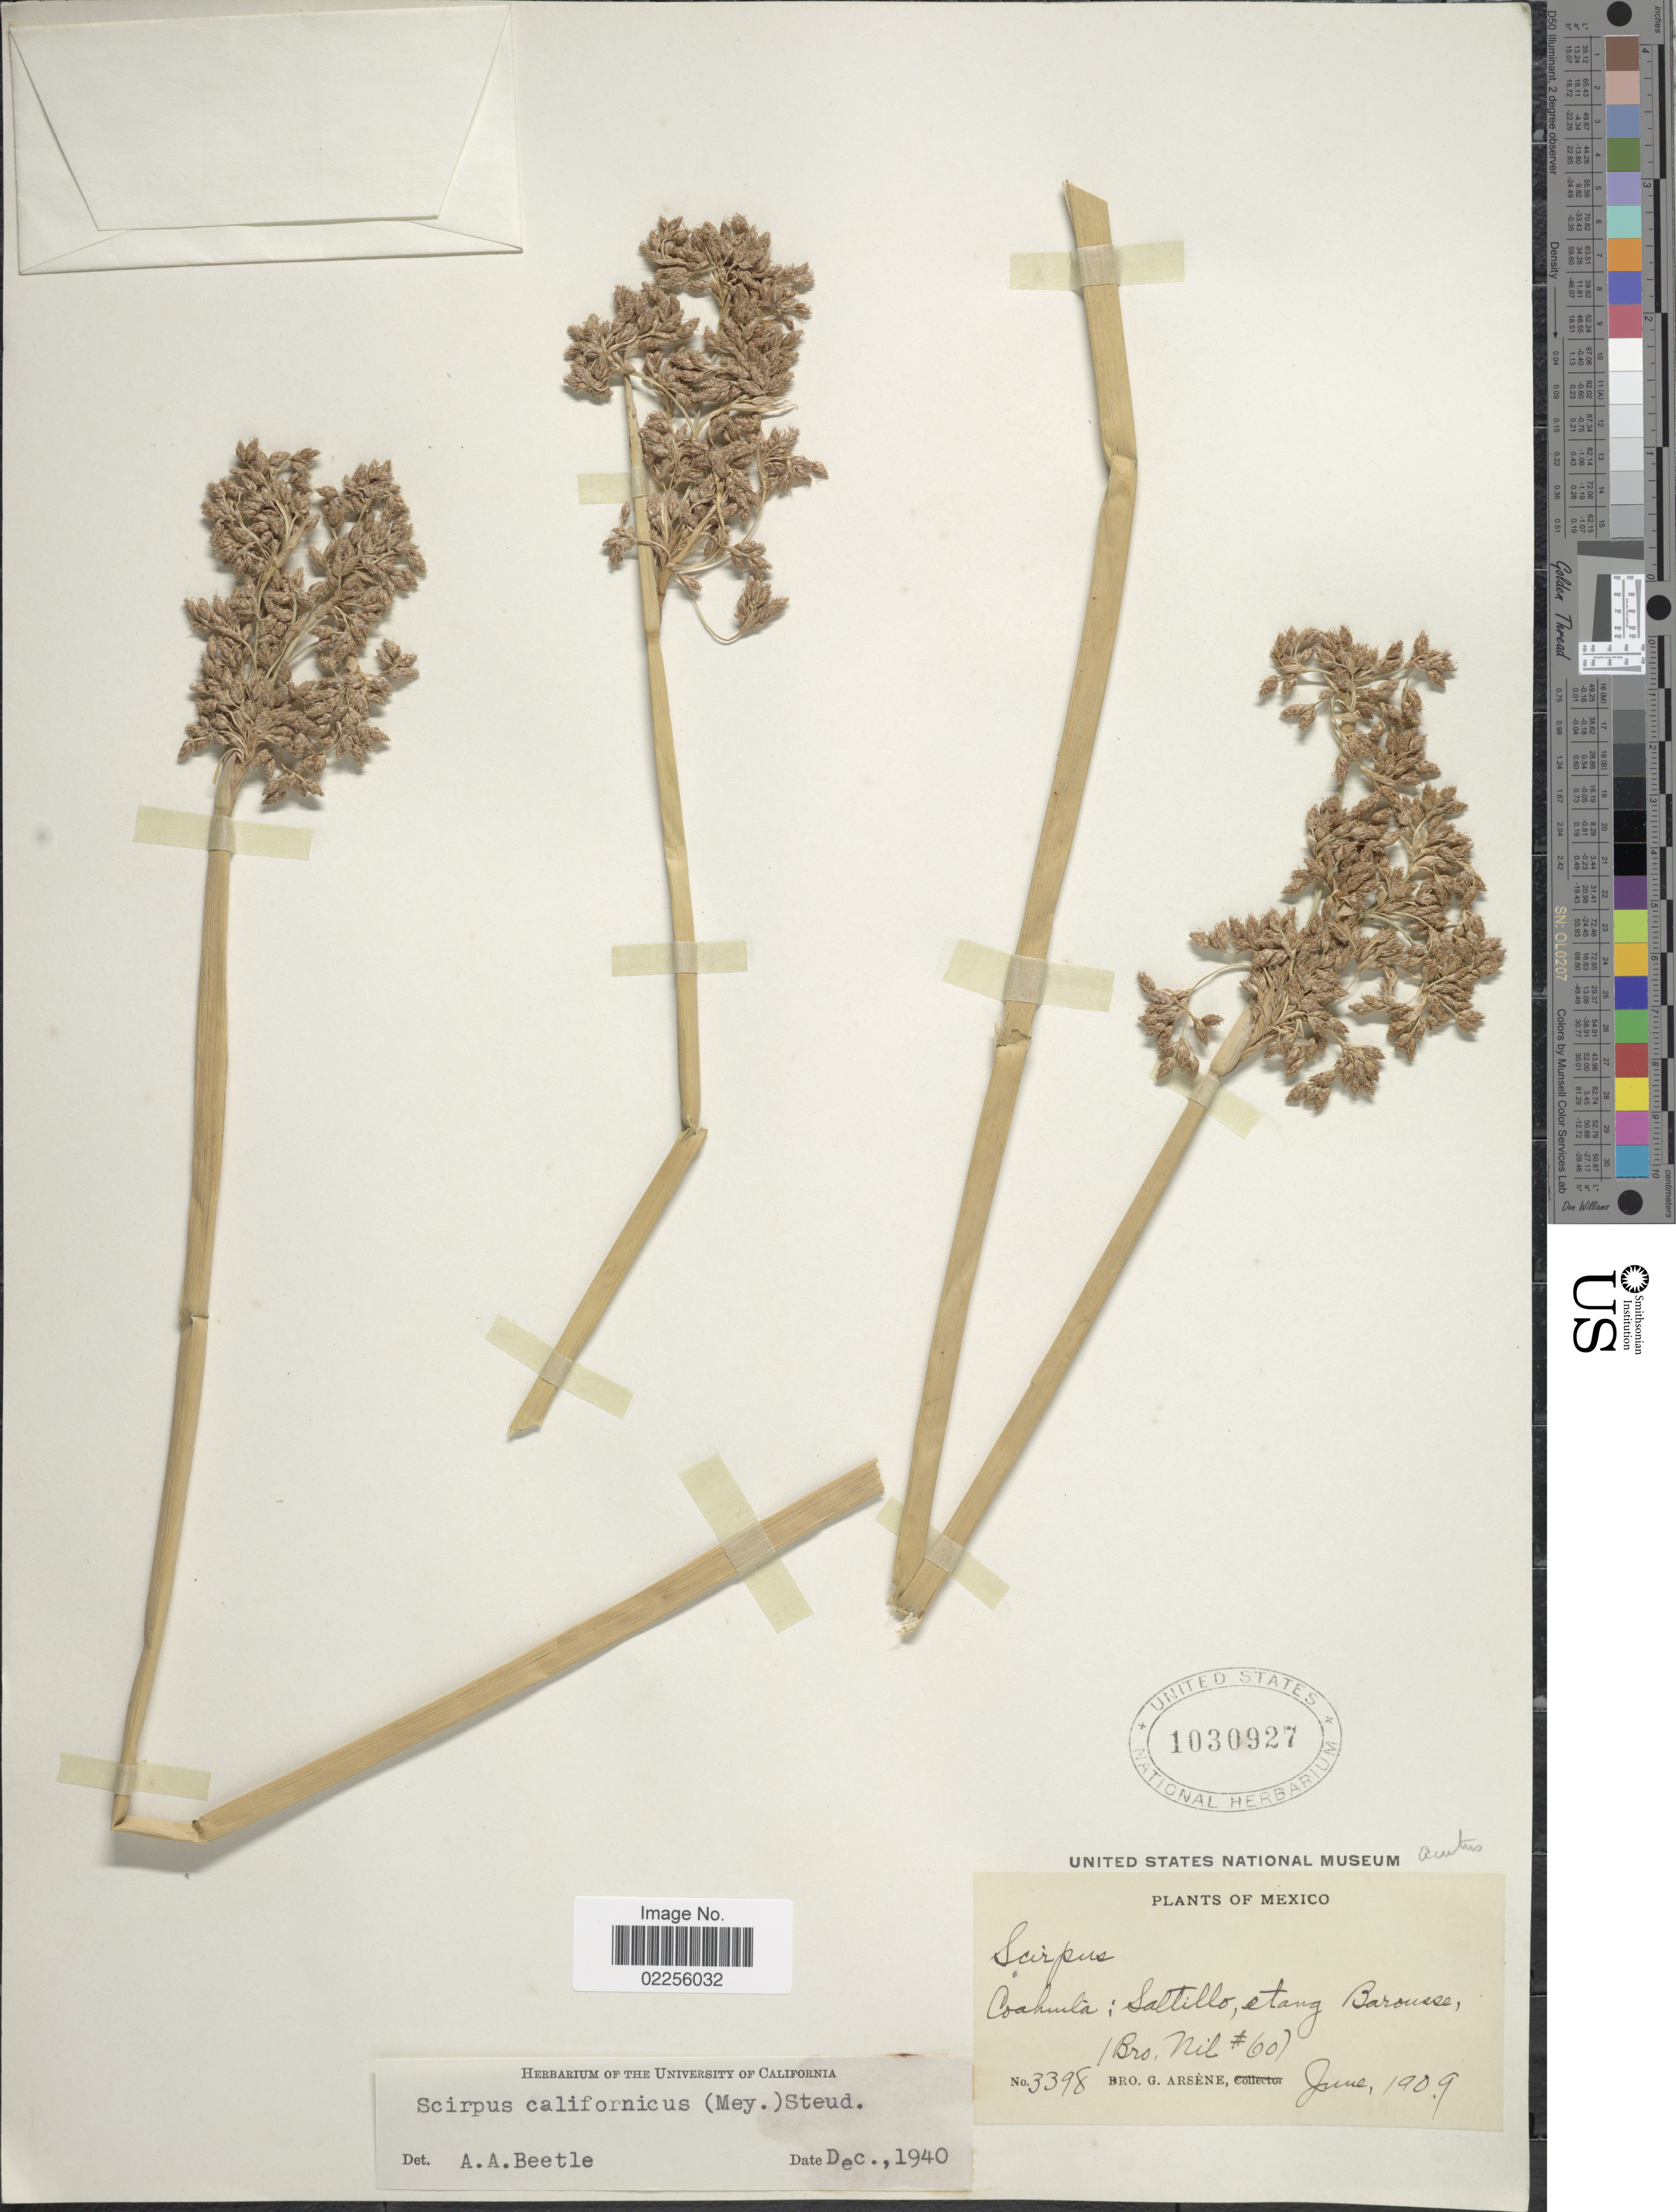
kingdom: Plantae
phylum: Tracheophyta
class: Liliopsida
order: Poales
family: Cyperaceae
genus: Schoenoplectus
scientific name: Schoenoplectus californicus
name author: (C.A. Mey.) Soják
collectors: Bro. Nil & Bro. G. Arsène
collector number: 60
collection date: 1906-06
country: Mexico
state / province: Coahuila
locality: Saltillo, etang Barousse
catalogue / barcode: US 1030927